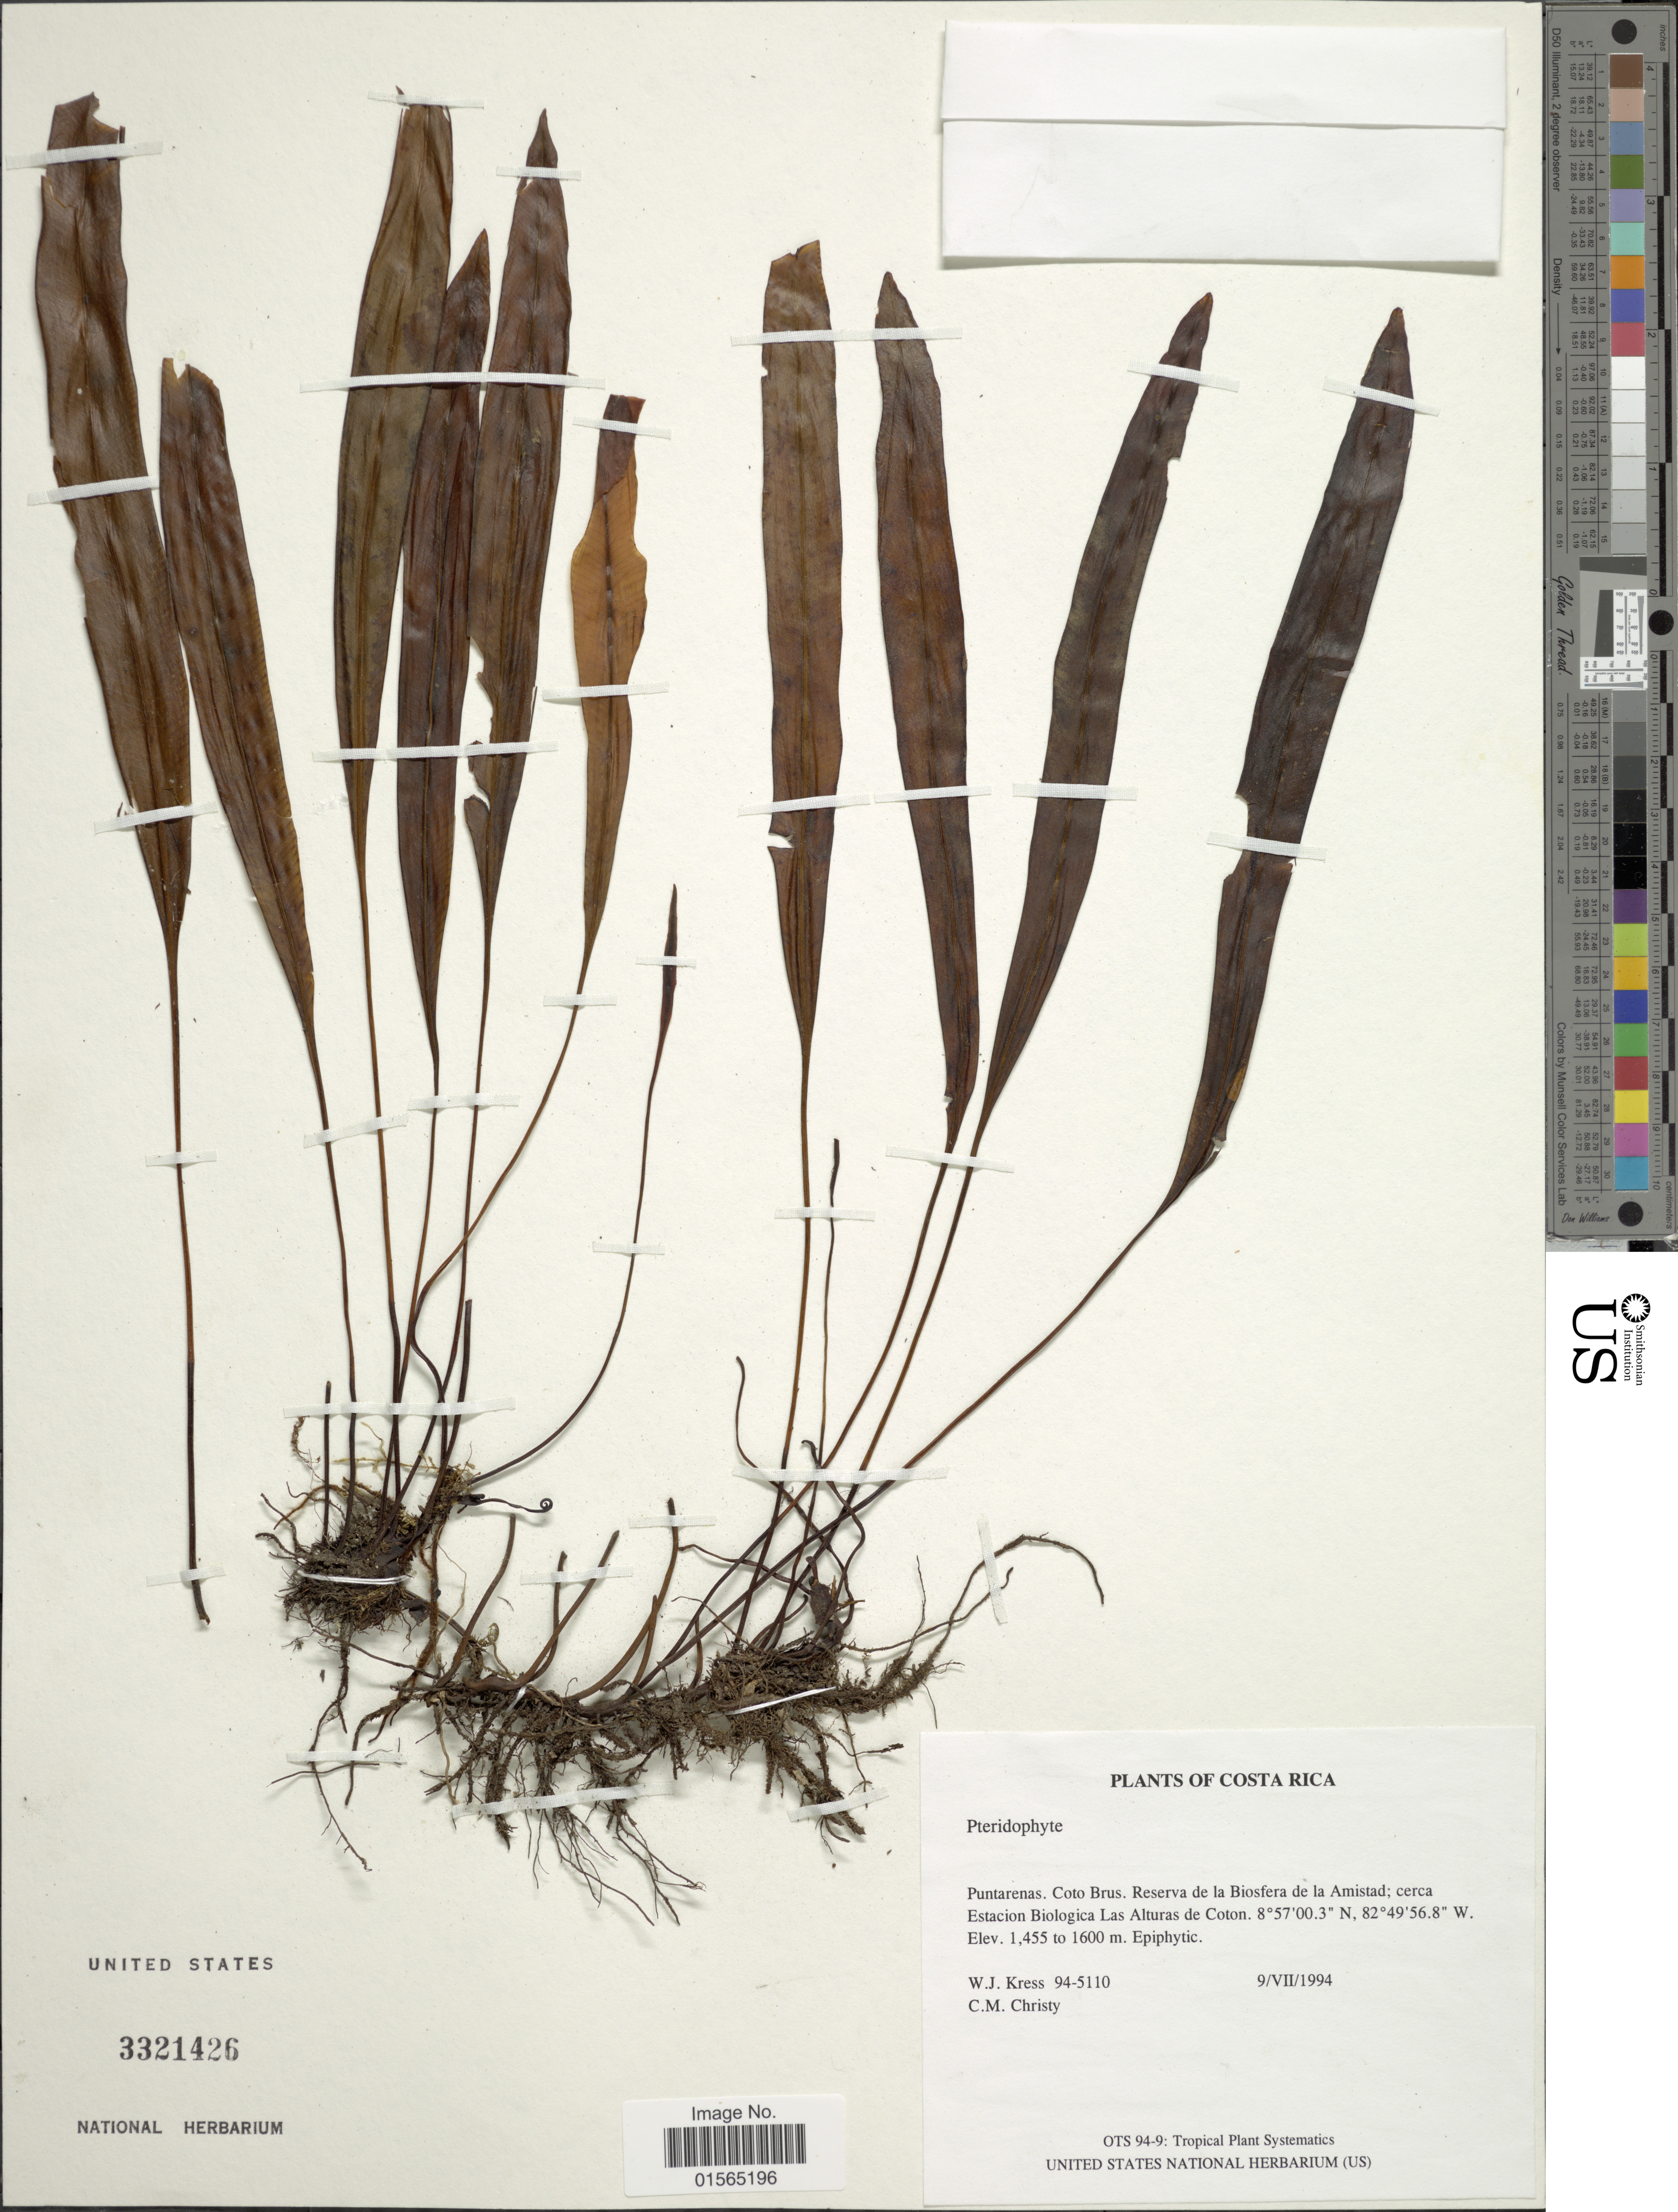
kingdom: Plantae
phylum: Tracheophyta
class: Polypodiopsida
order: Polypodiales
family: Dryopteridaceae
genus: Elaphoglossum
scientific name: Elaphoglossum ciliatum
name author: (C. Presl) T. Moore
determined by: Vasco, A.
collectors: W. J. Kress & C. M. Christy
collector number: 94-5110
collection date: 1994-07-09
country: Costa Rica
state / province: Puntarenas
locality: Coto Brus. Reserva de la Biosfera de la Amistad; cerca Estacion Biologica Las Alturas de Coton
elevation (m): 1455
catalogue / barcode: US 3321426